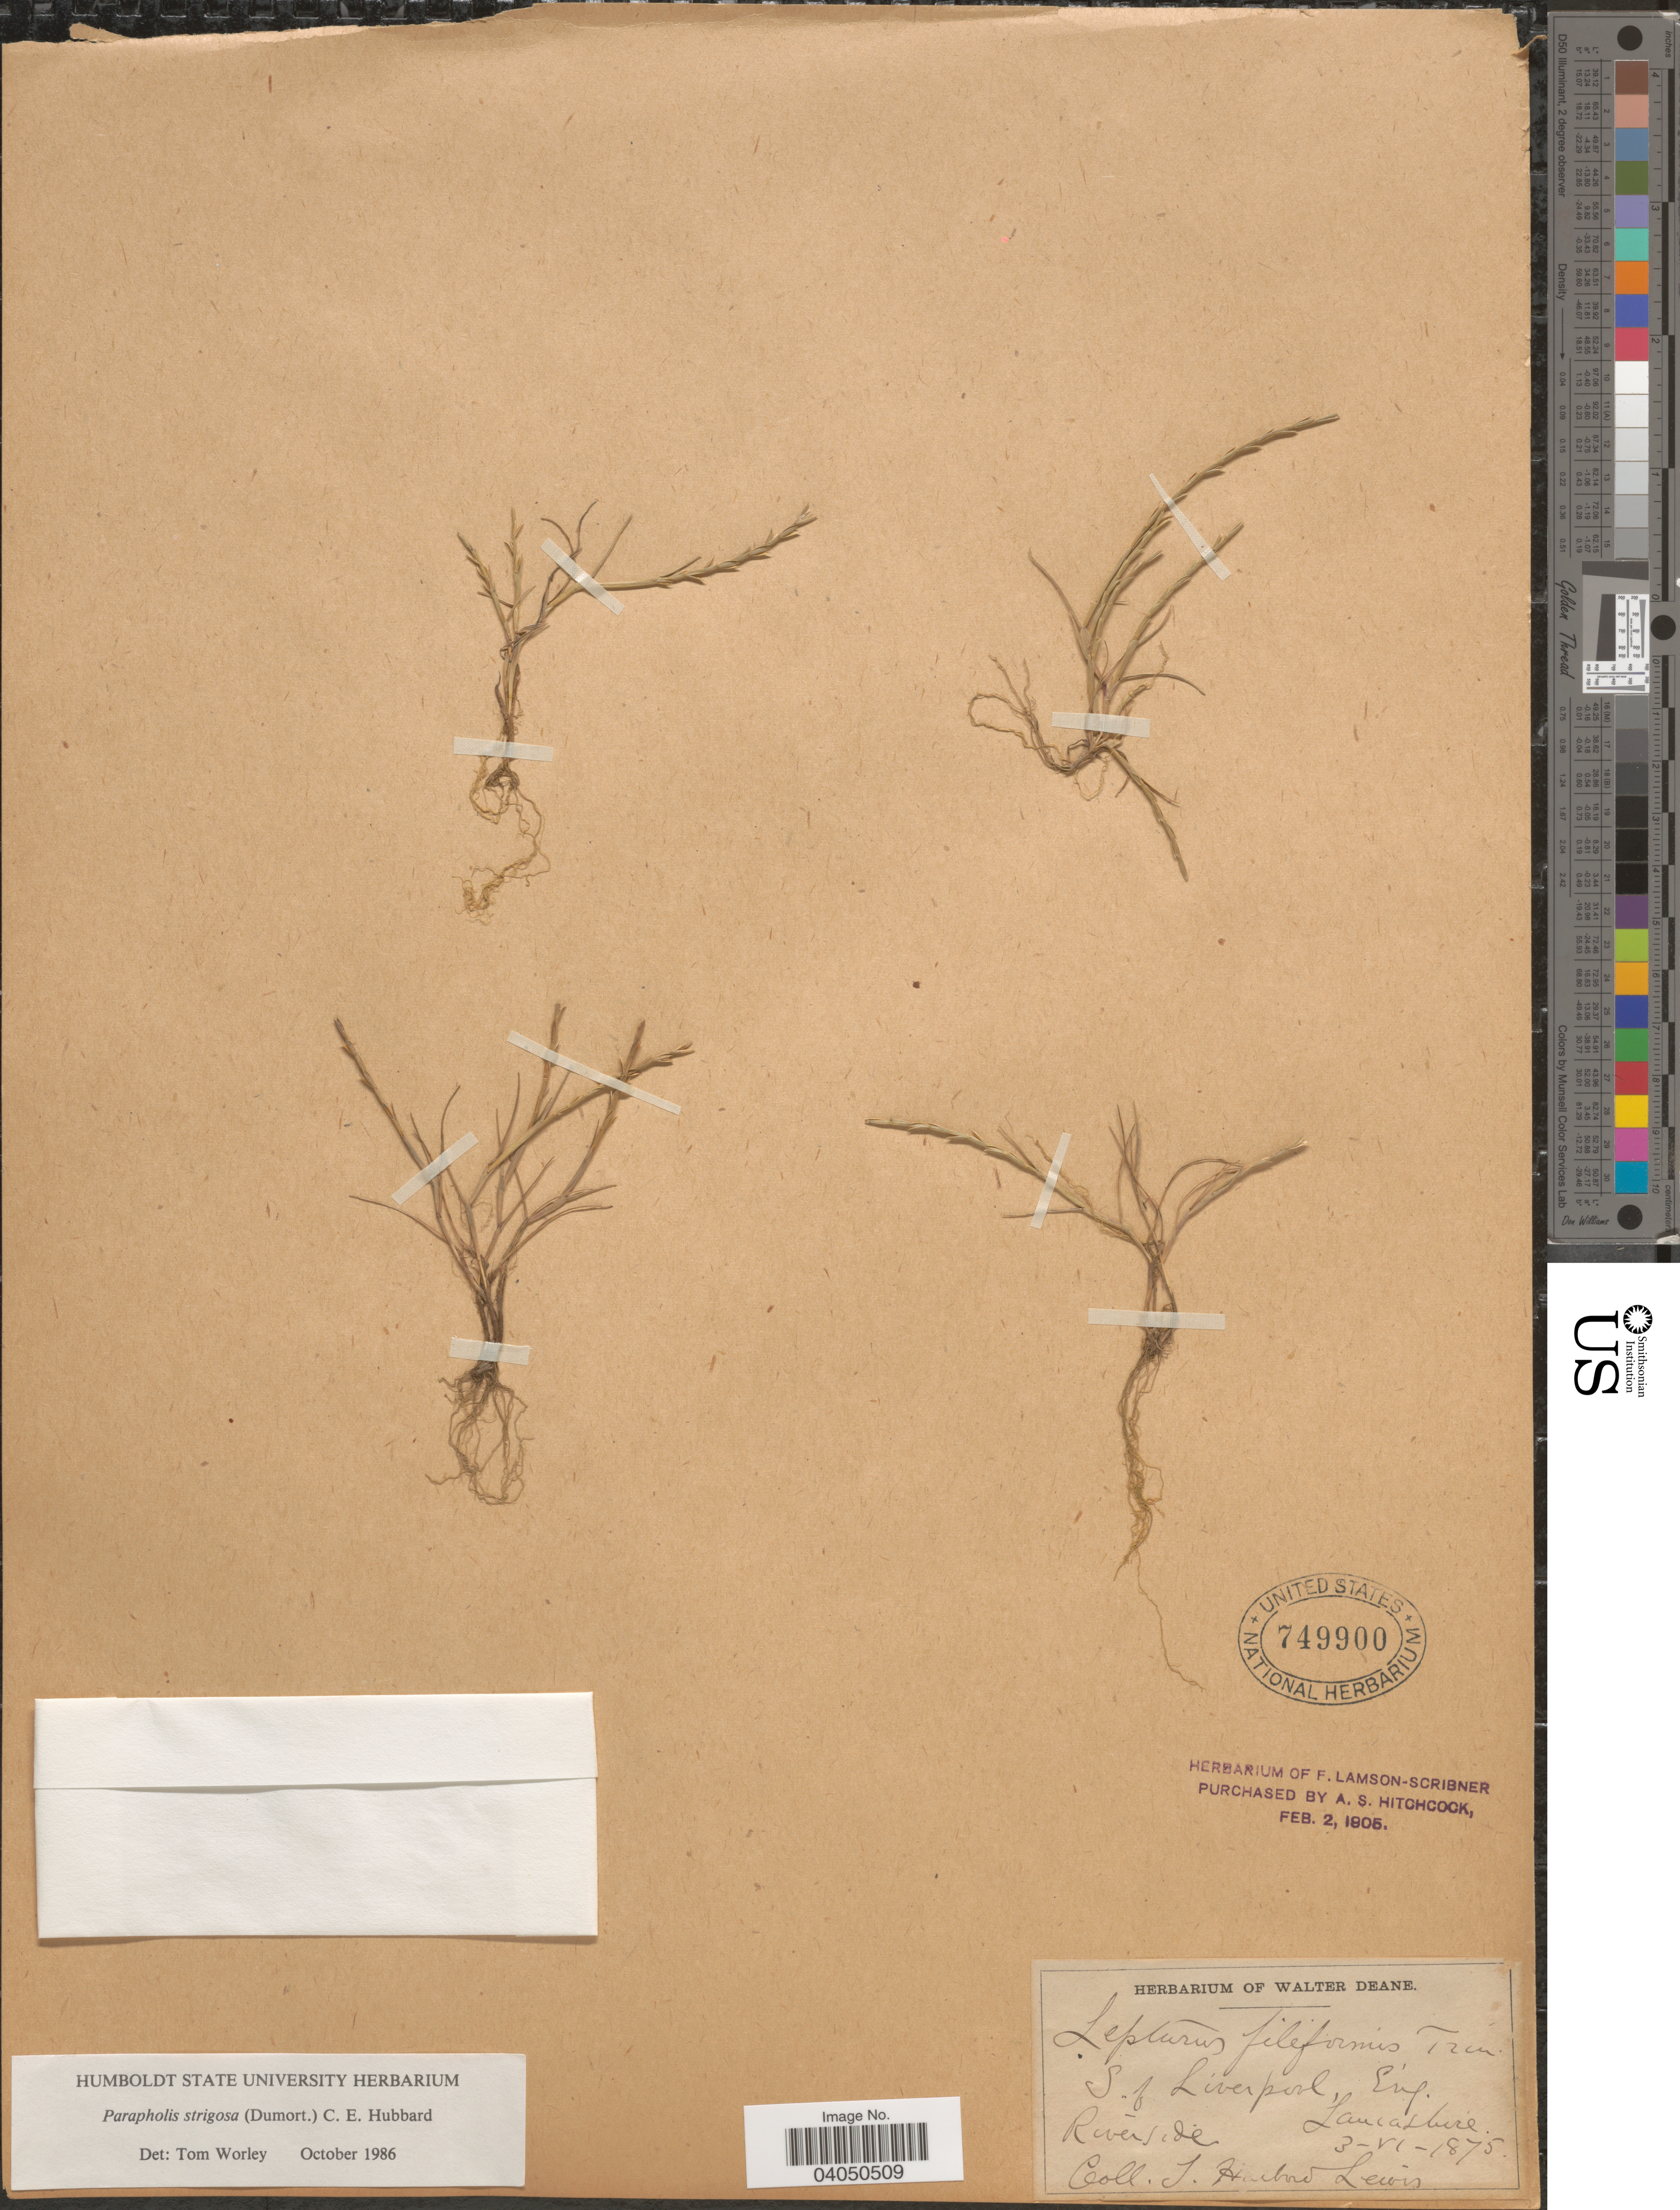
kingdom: Plantae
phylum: Tracheophyta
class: Liliopsida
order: Poales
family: Poaceae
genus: Parapholis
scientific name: Parapholis strigosa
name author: (Dumort.) C.E. Hubb.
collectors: J. Lewis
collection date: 1875-06-03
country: United Kingdom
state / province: England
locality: S. of Liverpool, Eng. Lancashire.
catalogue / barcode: US 749900